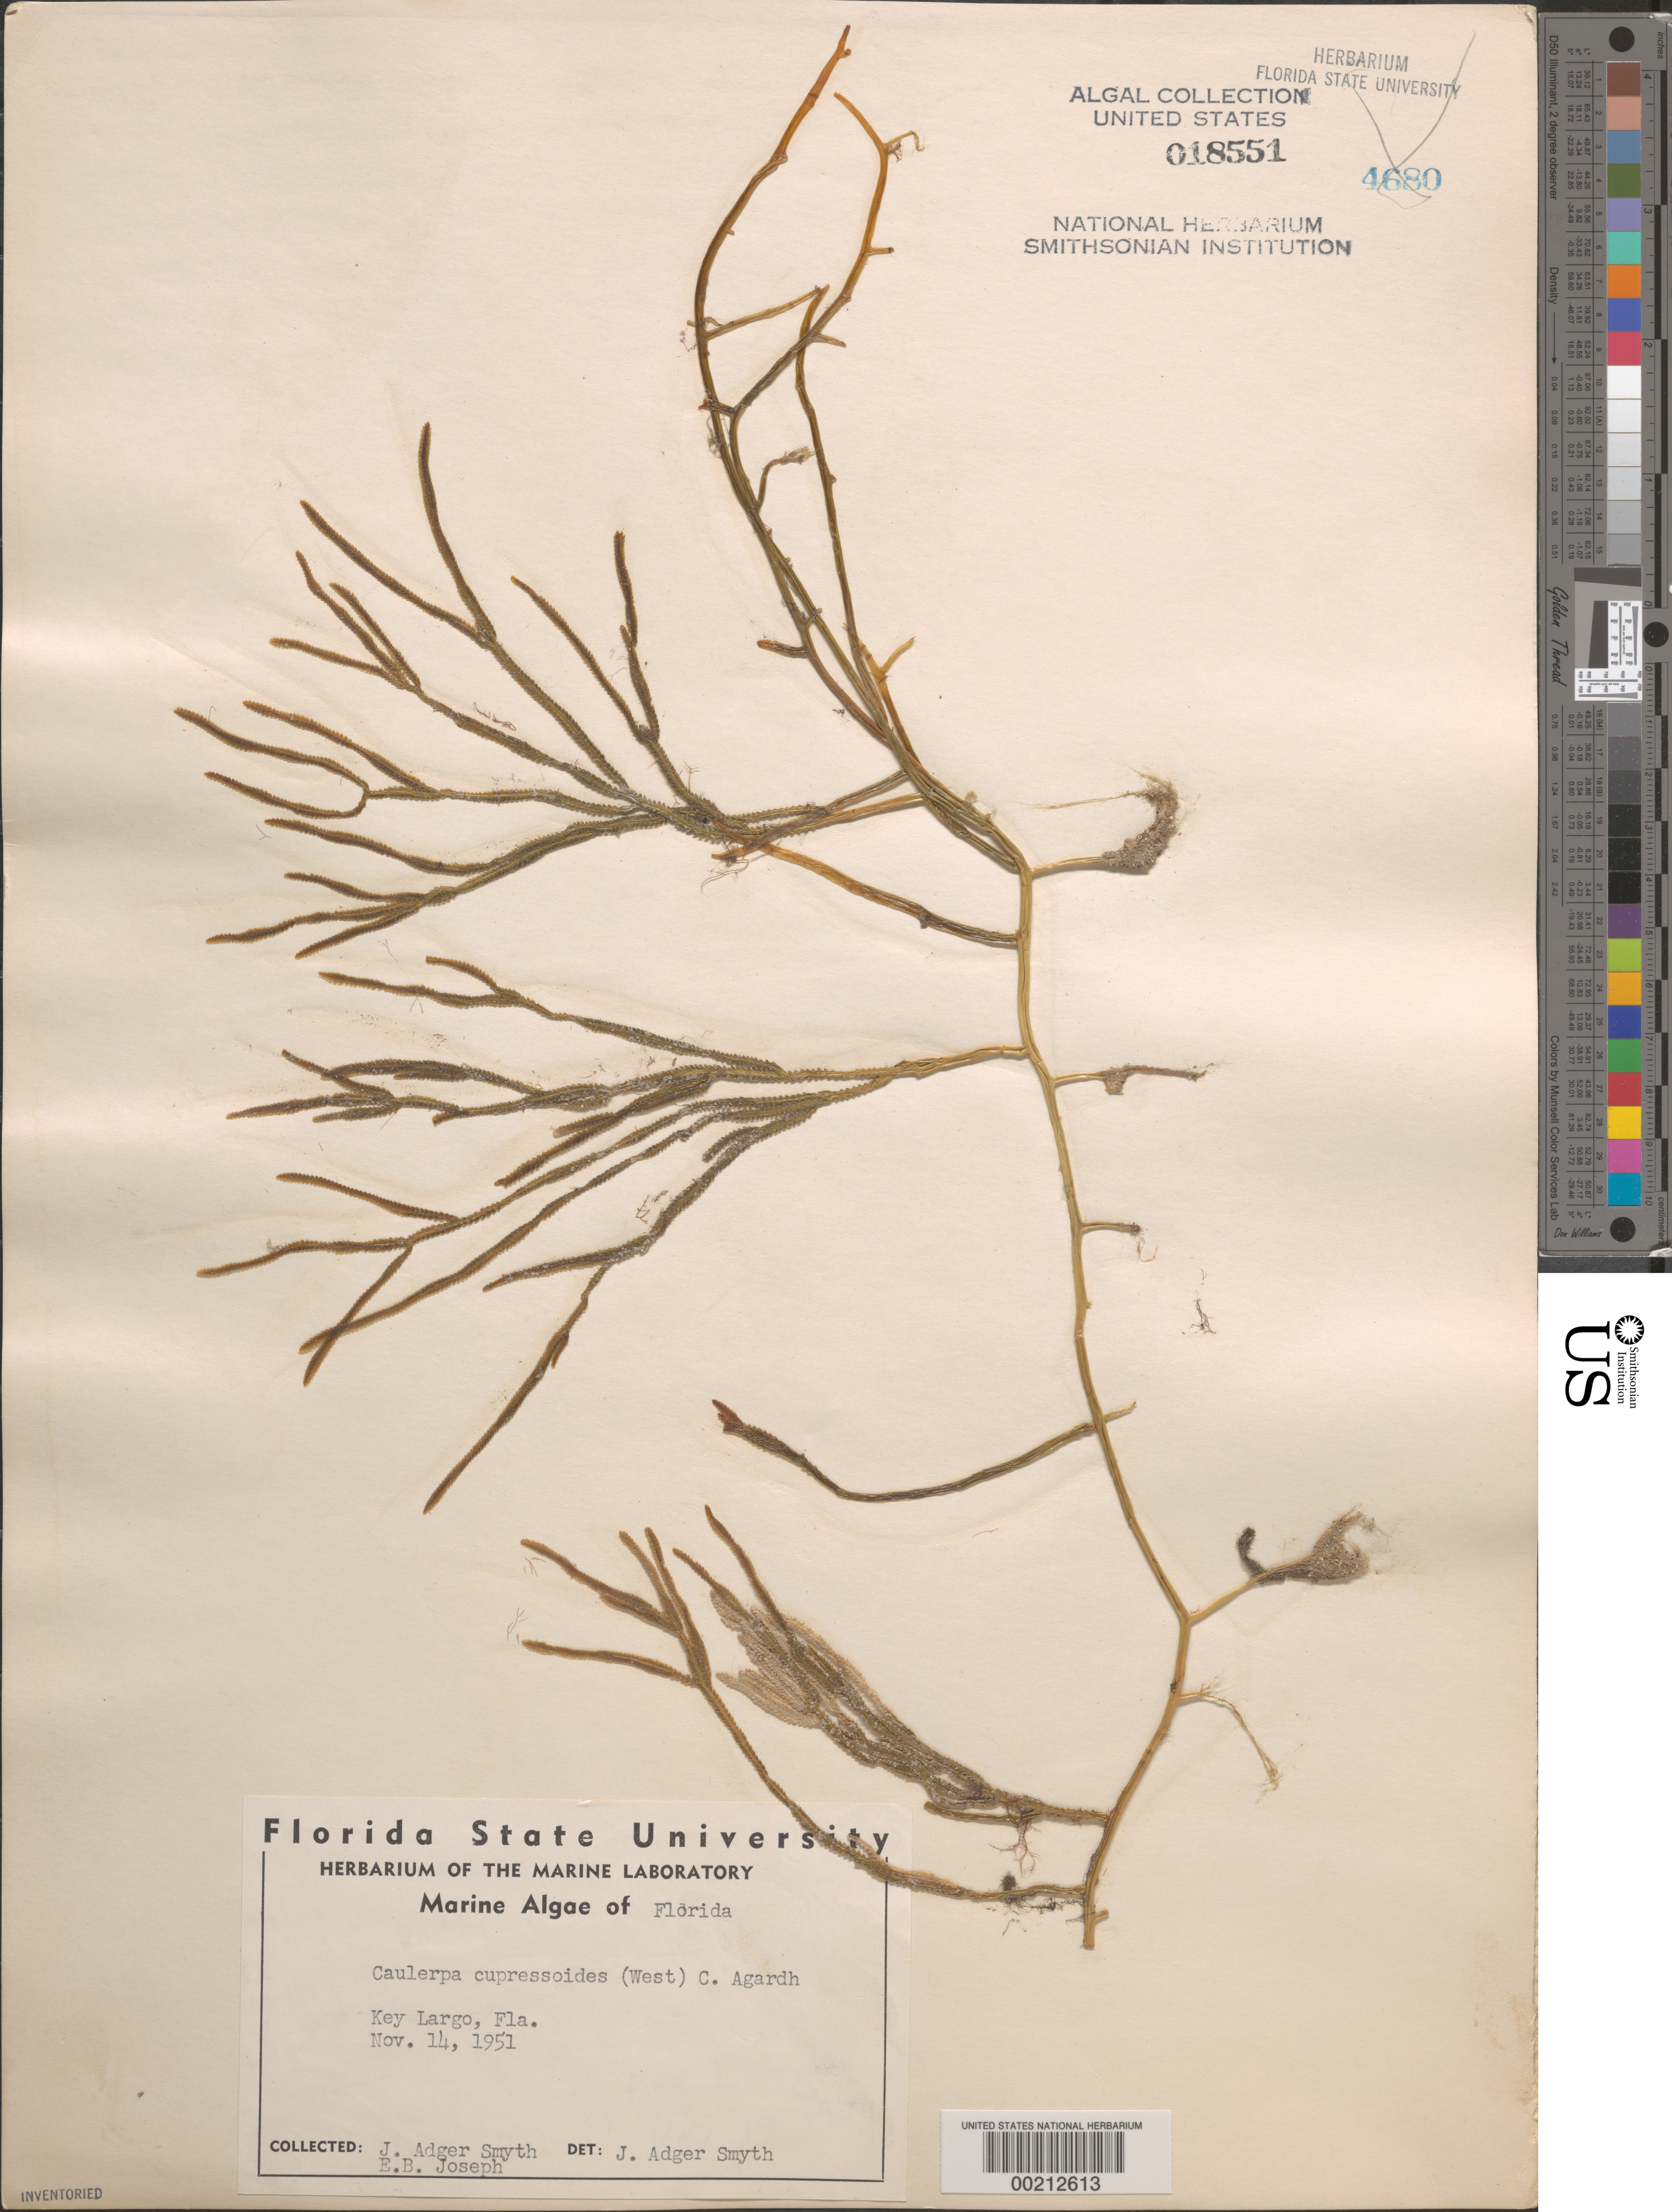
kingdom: Plantae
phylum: Chlorophyta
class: Ulvophyceae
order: Bryopsidales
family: Caulerpaceae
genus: Caulerpa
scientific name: Caulerpa cupressoides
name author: (Vahl) C. Agardh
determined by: Smyth, J. A.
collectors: J. Smyth & E. Joseph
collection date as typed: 14 Nov 1951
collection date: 1951-11-14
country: United States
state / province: Florida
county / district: Monroe County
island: Key Largo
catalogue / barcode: US 18551